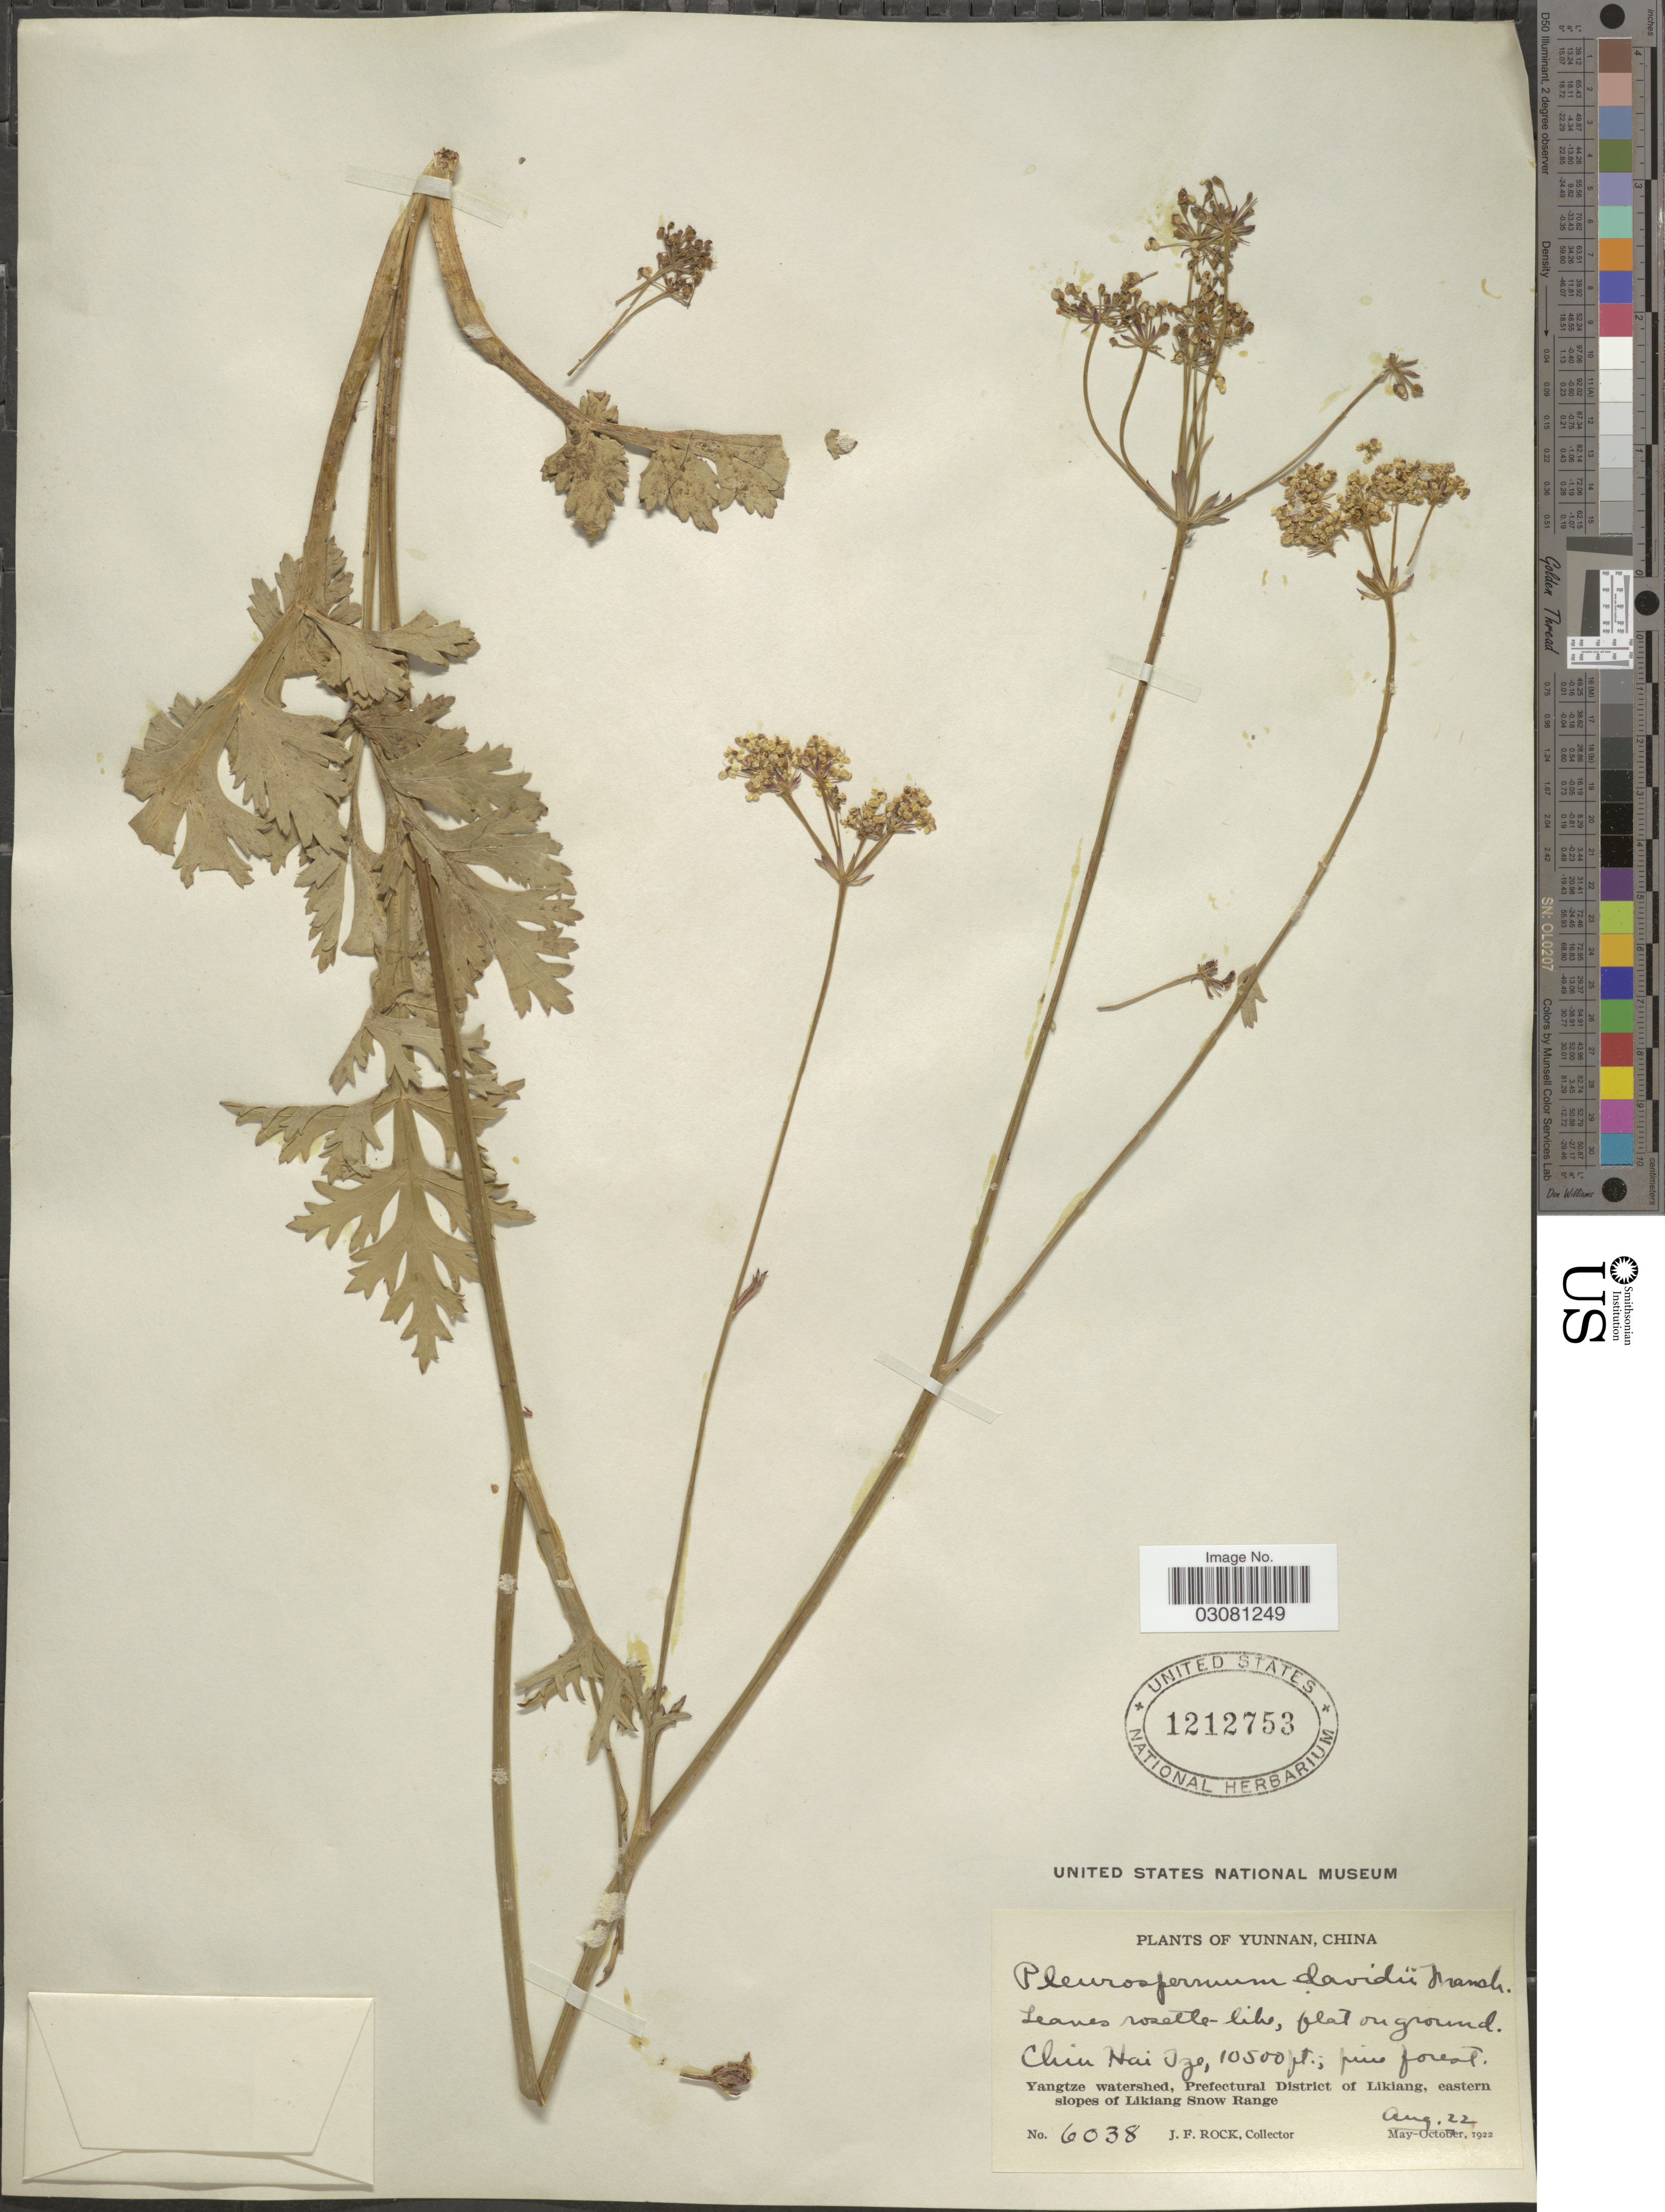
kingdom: Plantae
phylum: Tracheophyta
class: Magnoliopsida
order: Apiales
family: Apiaceae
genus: Pleurospermum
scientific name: Pleurospermum davidii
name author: Franch.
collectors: J. Rock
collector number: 6038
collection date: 1922-08-22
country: China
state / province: Yunnan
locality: Chin Hai Ize. Yangtze watershed, Prefectural District of Likiang, eastern slopes of Likiang Snow Range.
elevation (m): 3200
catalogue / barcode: US 1212753